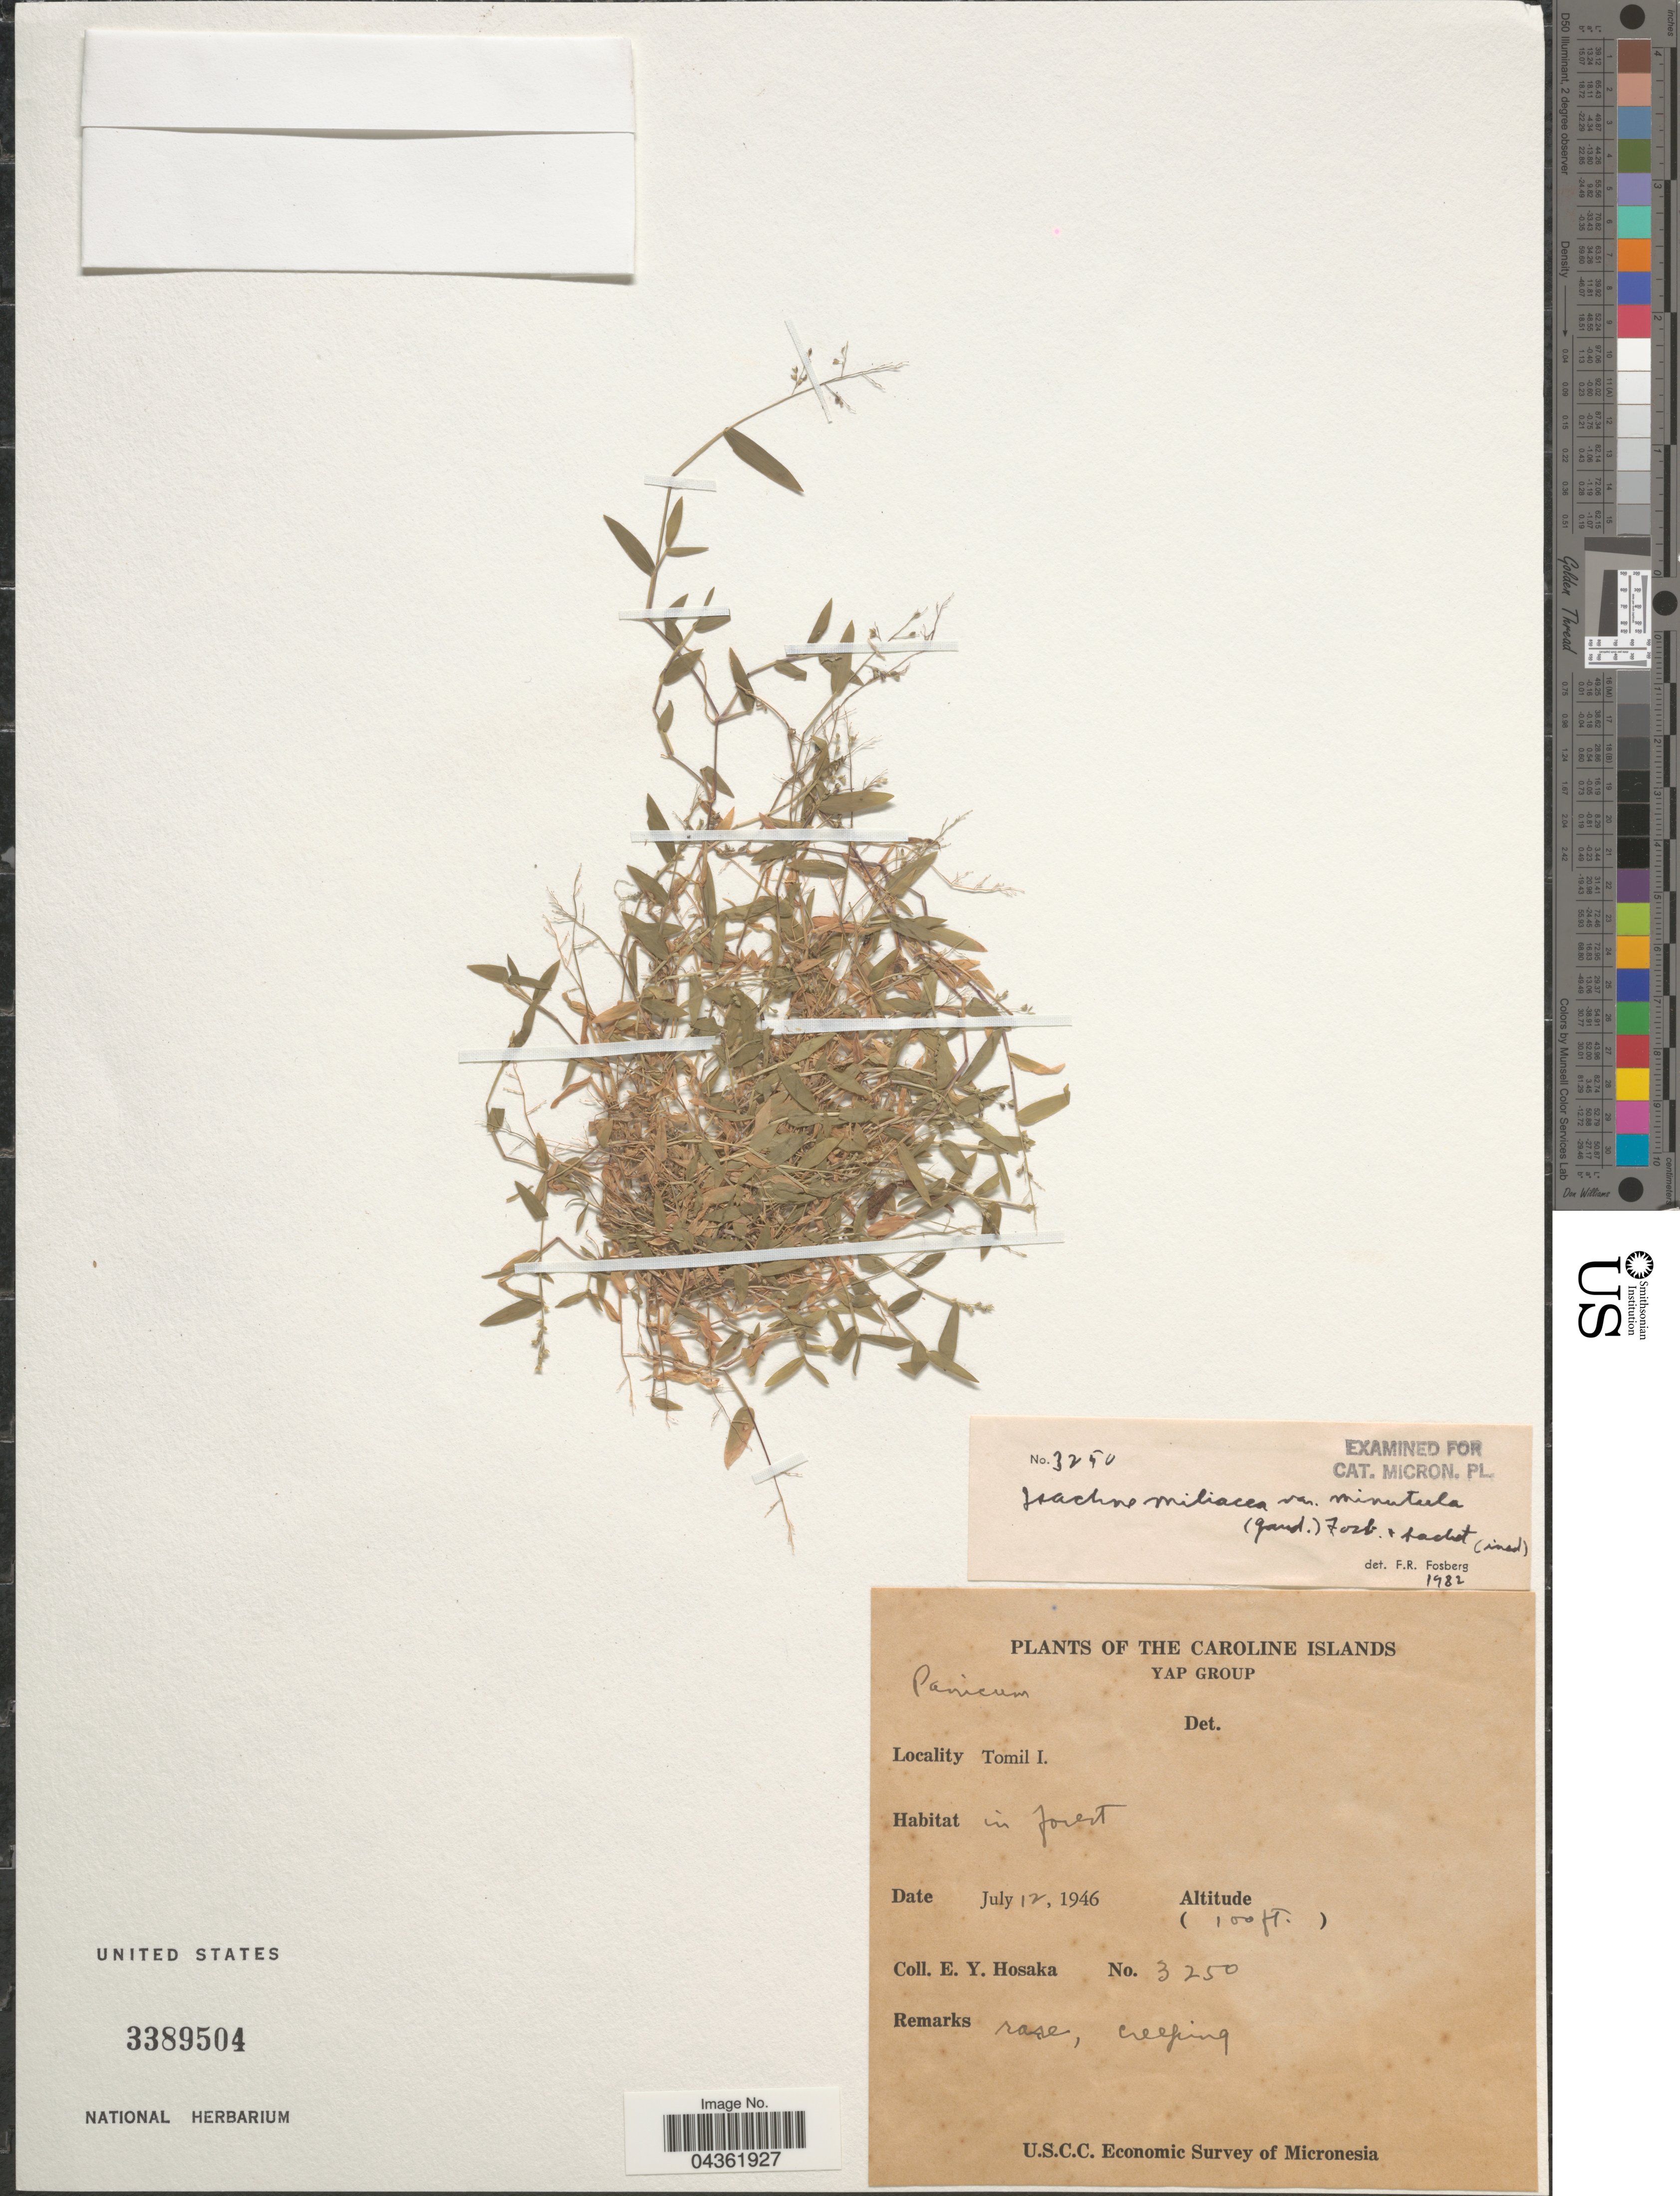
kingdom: Plantae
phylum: Tracheophyta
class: Liliopsida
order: Poales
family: Poaceae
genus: Isachne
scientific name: Isachne minutula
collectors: E. Y. Hosaka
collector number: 3250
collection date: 1946-07-12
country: Micronesia, Federated States of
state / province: Yap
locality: The Caroline Islands. Yap Group. Tomil I. U.S.C.C. Economic Survey of Micronesia.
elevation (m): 30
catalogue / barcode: US 3389504